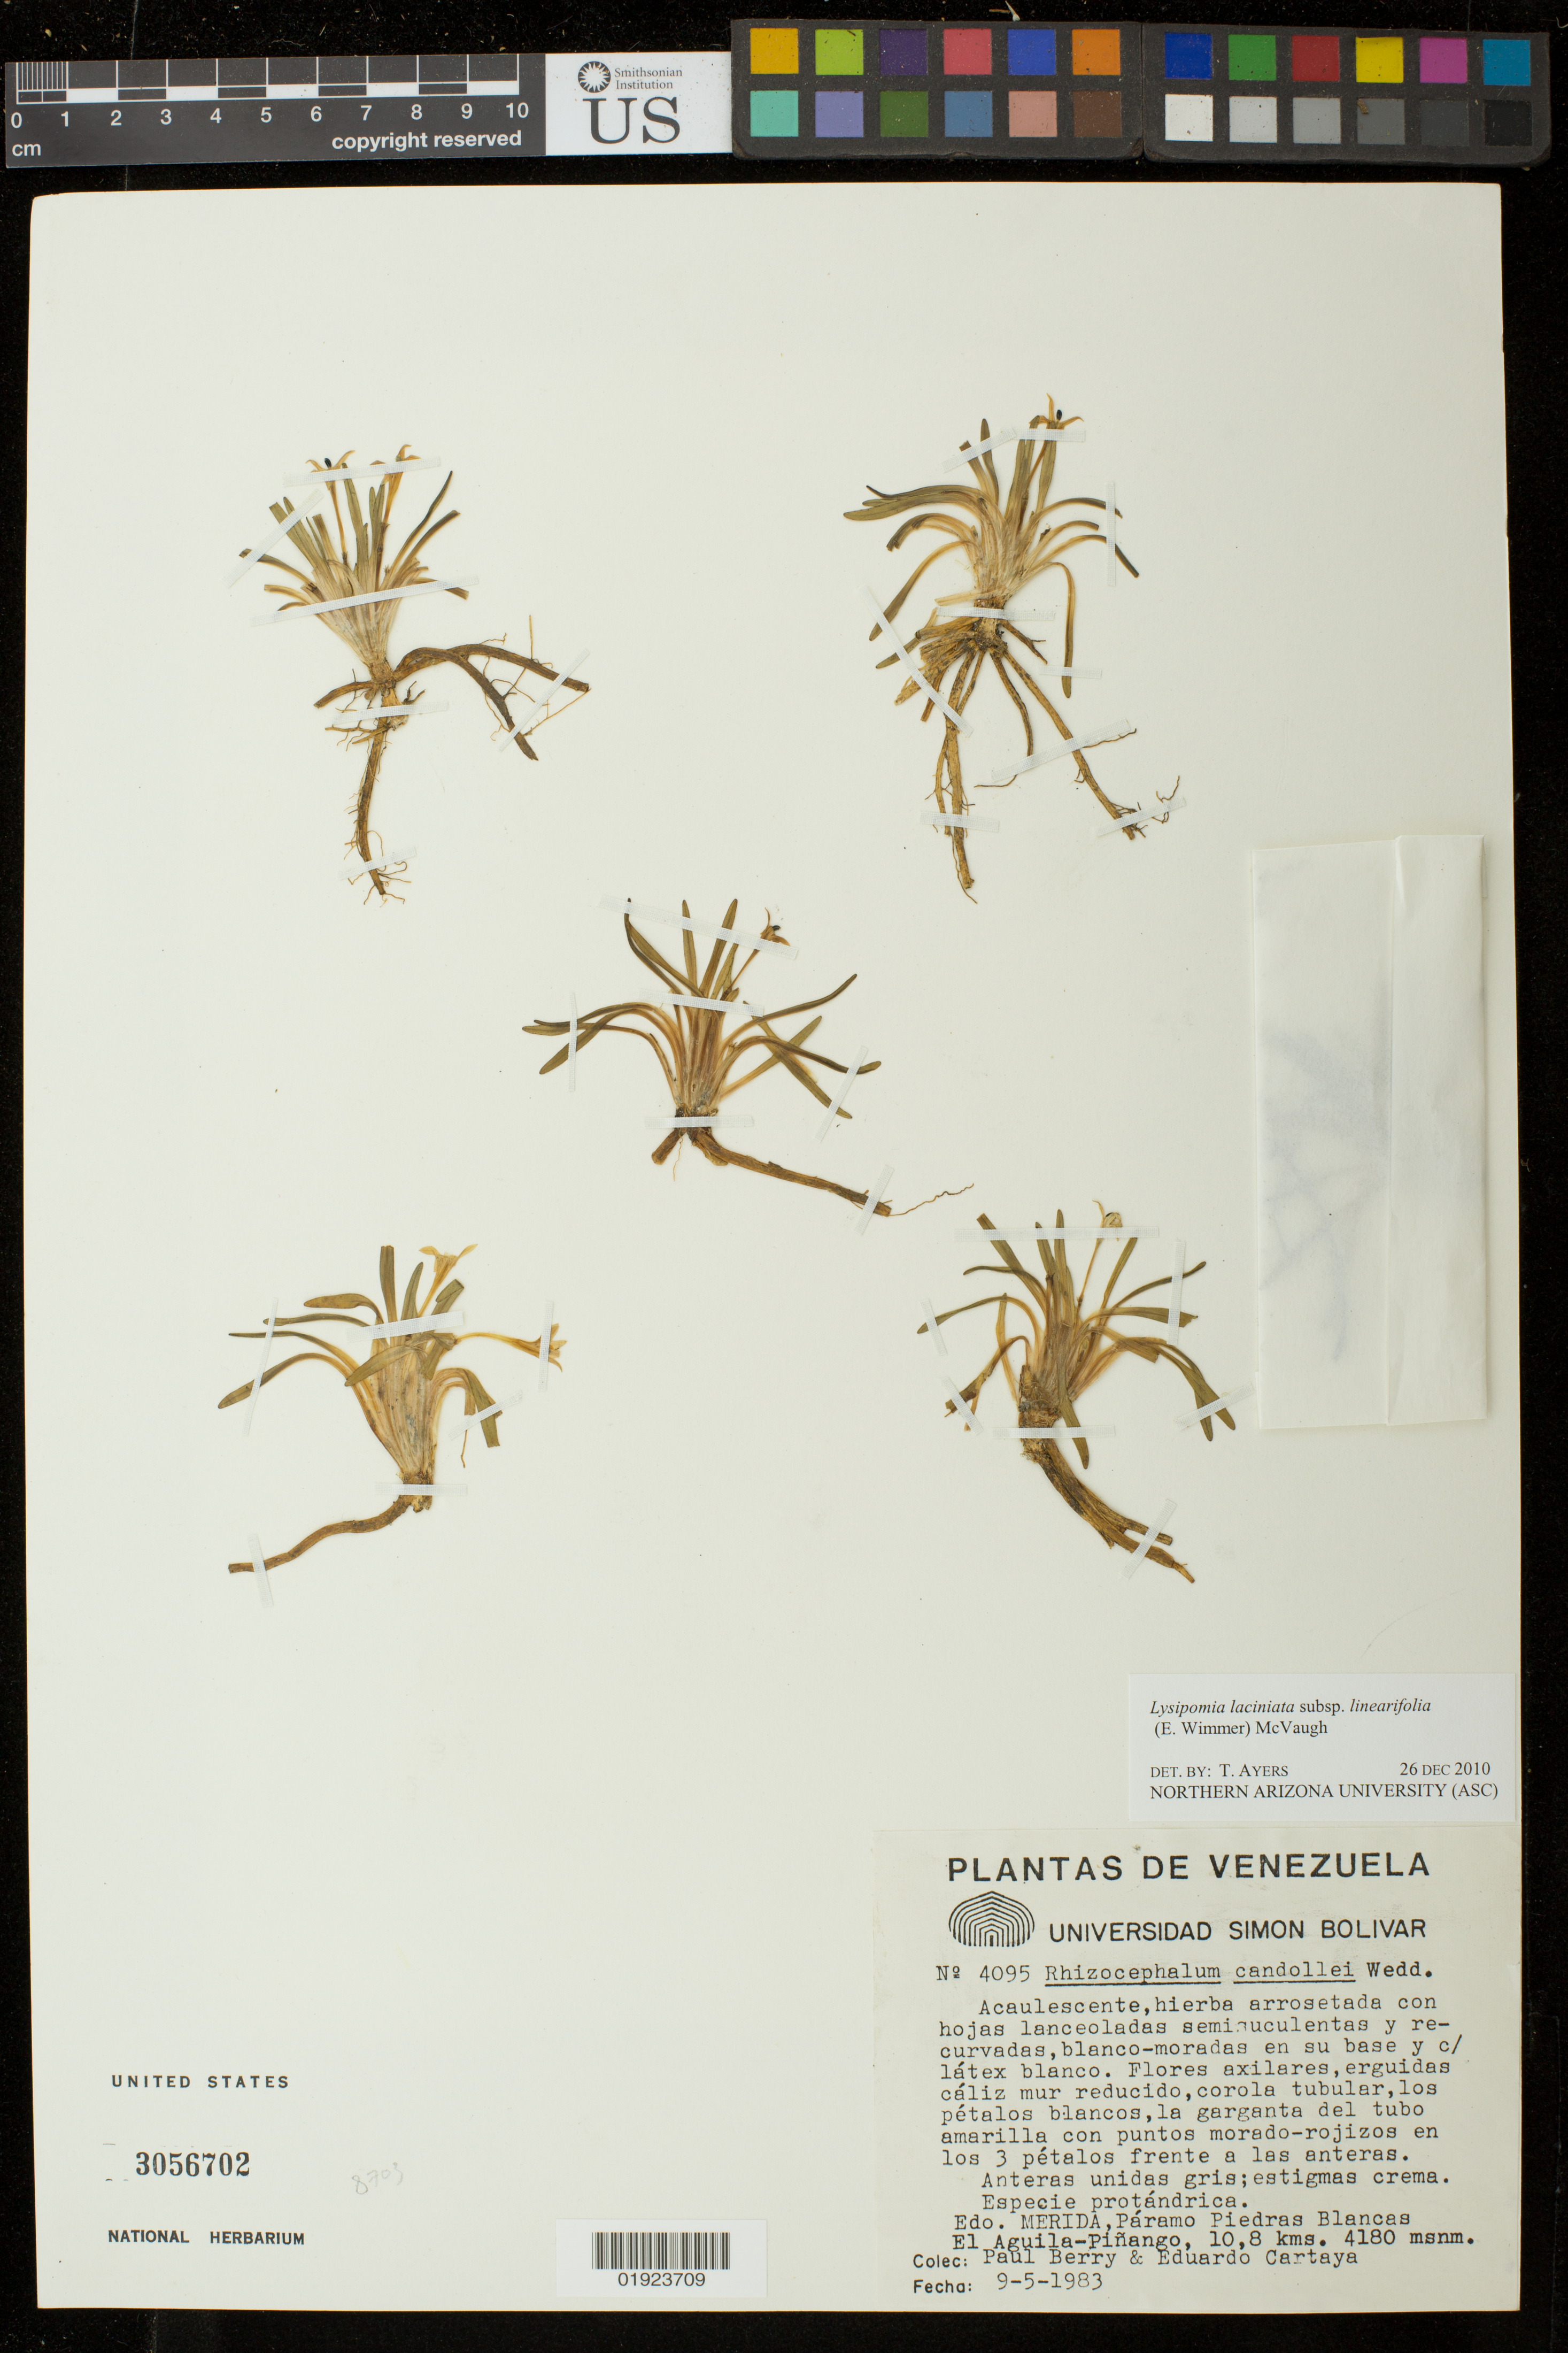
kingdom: Plantae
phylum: Tracheophyta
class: Magnoliopsida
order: Asterales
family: Campanulaceae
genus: Lysipomia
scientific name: Lysipomia laciniata subsp. linearifolia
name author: (E. Wimm.) McVaugh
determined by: Ayers, T.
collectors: P. Berry & E. Cartaya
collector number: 4095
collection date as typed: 9-5-1983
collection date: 1983-05-09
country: Venezuela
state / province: Mérida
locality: Edo. Merida, Paramo Piedras Blancas, El Aguila-Pinango, 10,8 kms.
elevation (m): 4180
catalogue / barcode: US 3056702